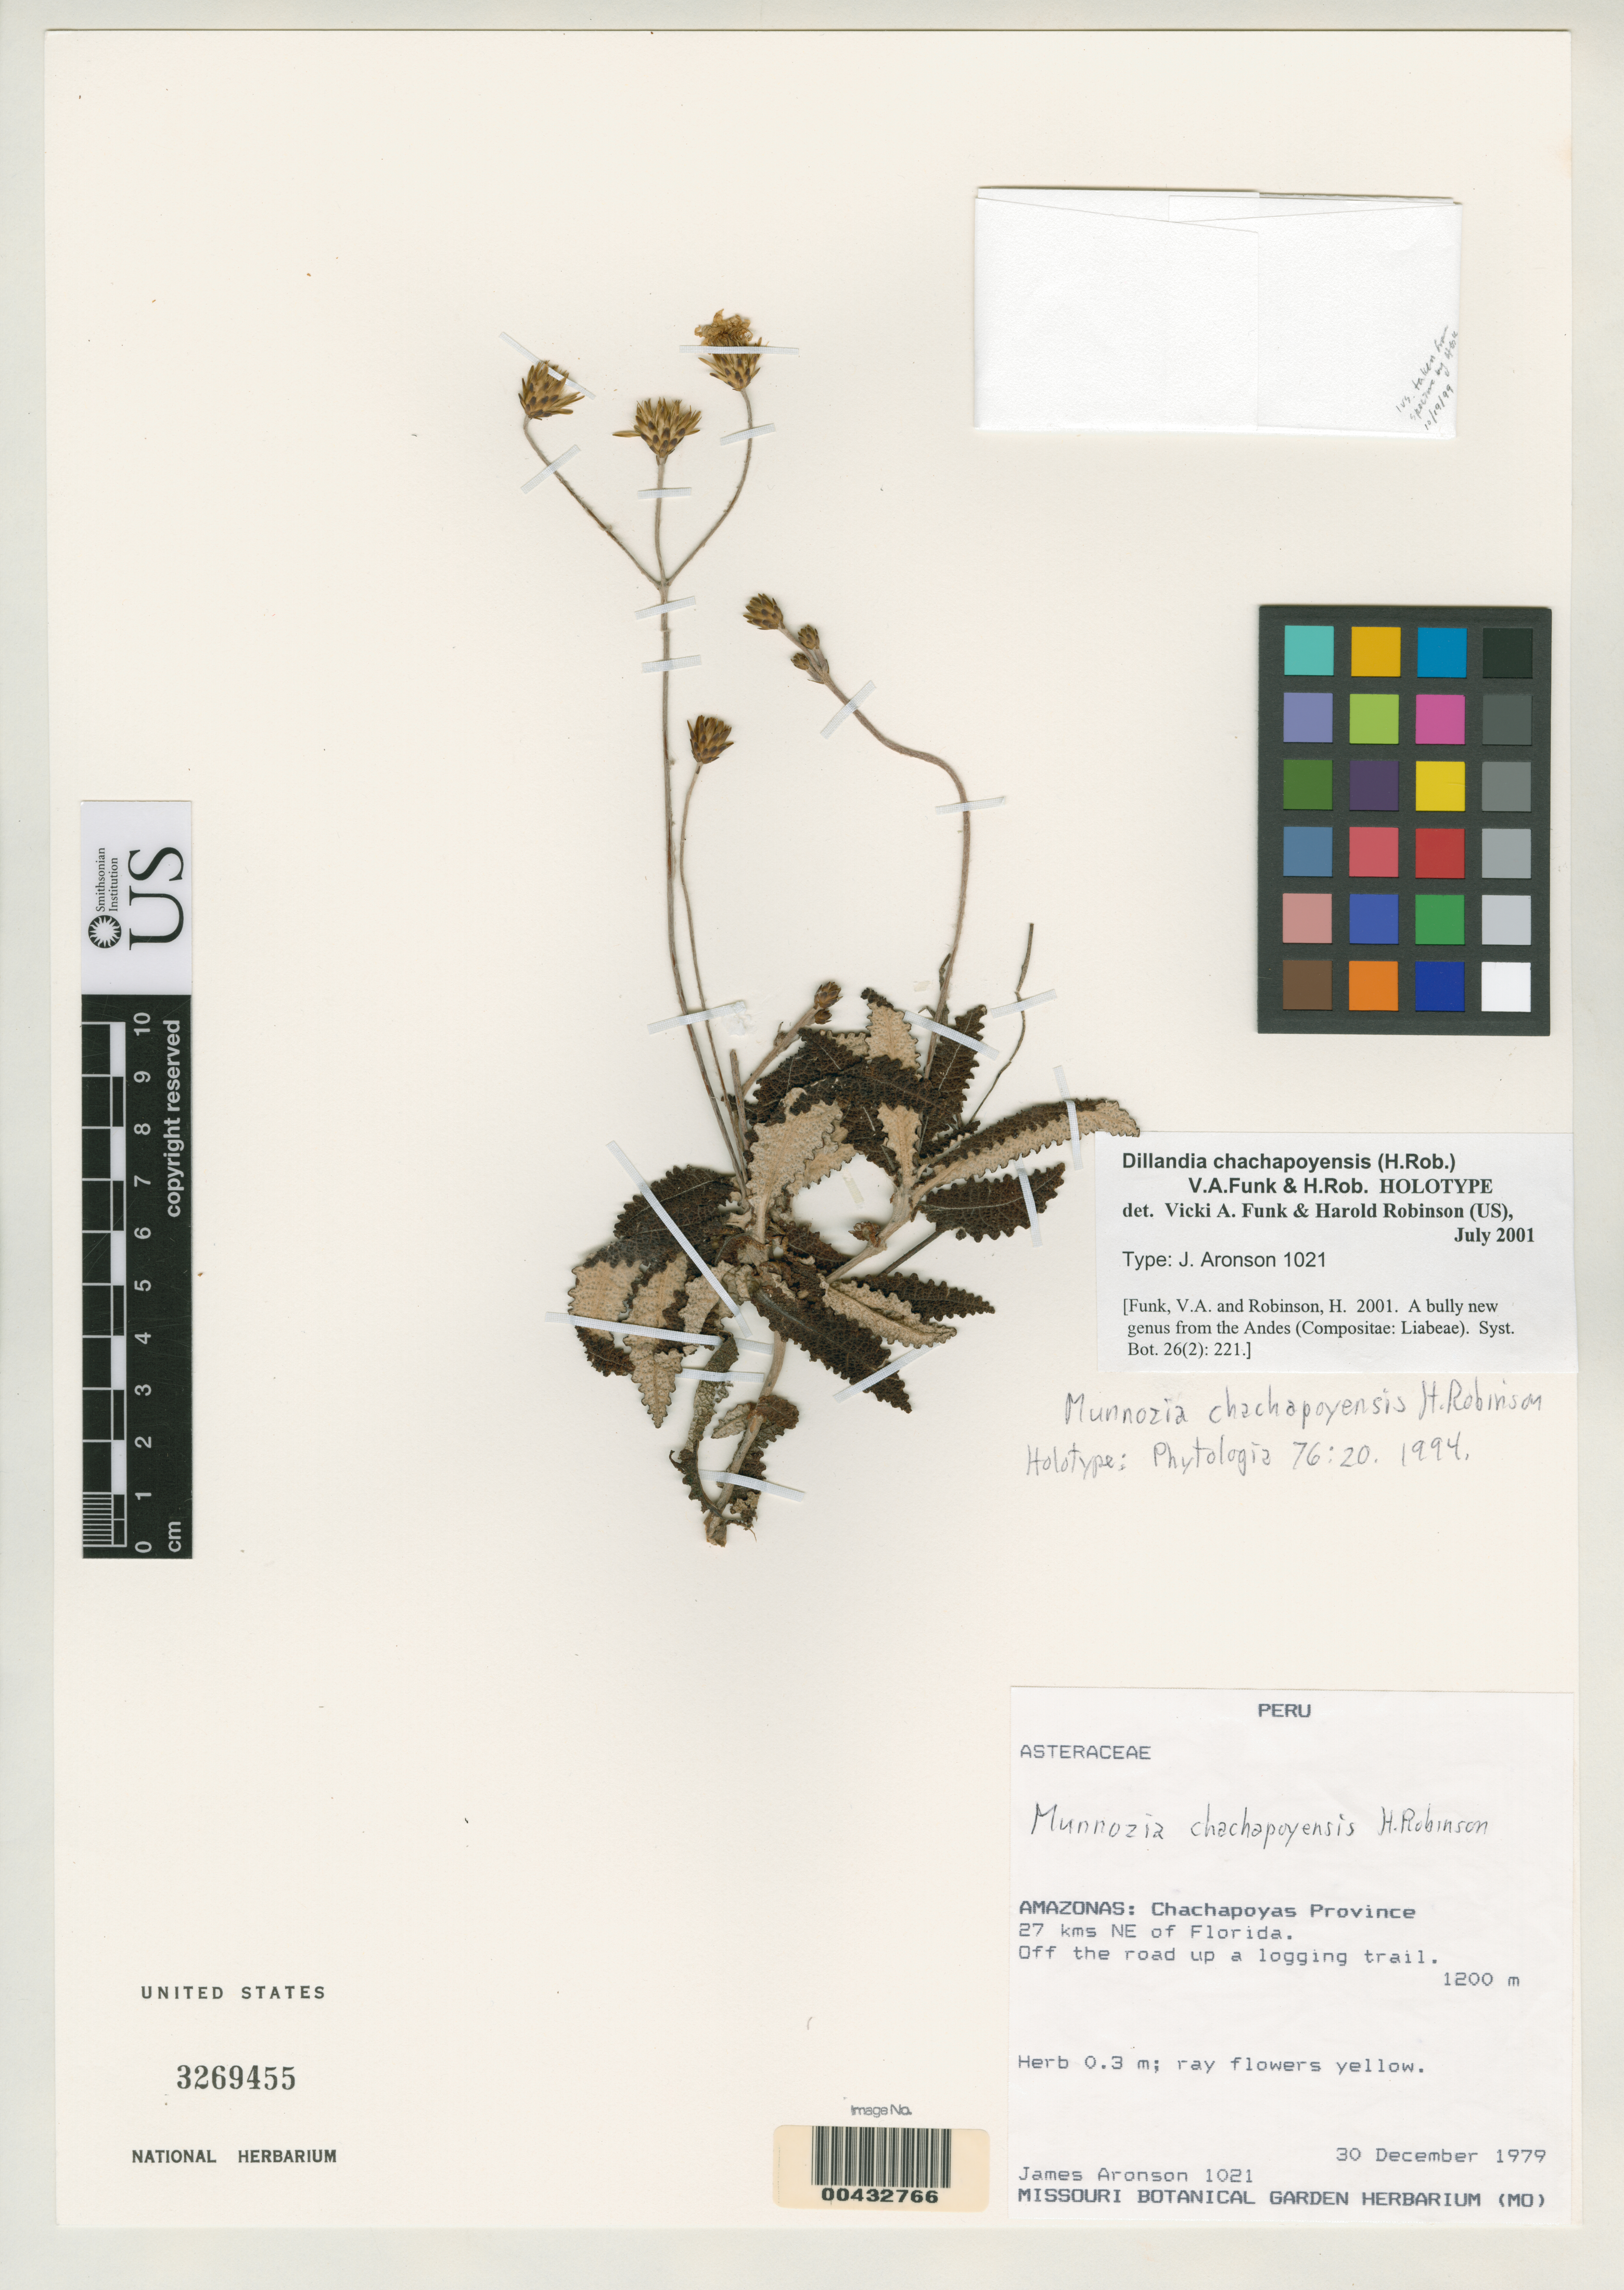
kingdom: Plantae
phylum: Tracheophyta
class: Magnoliopsida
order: Asterales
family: Asteraceae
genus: Munnozia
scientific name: Munnozia chachapoyensis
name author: H. Rob.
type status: Holotype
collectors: J. Aronso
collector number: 1021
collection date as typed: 30 Dec 1979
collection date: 1979-12-30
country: Peru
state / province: Amazonas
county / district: Chachapoyas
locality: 27 kms NE of Florida, off road up a logging trail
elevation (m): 1200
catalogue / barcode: US 3269455